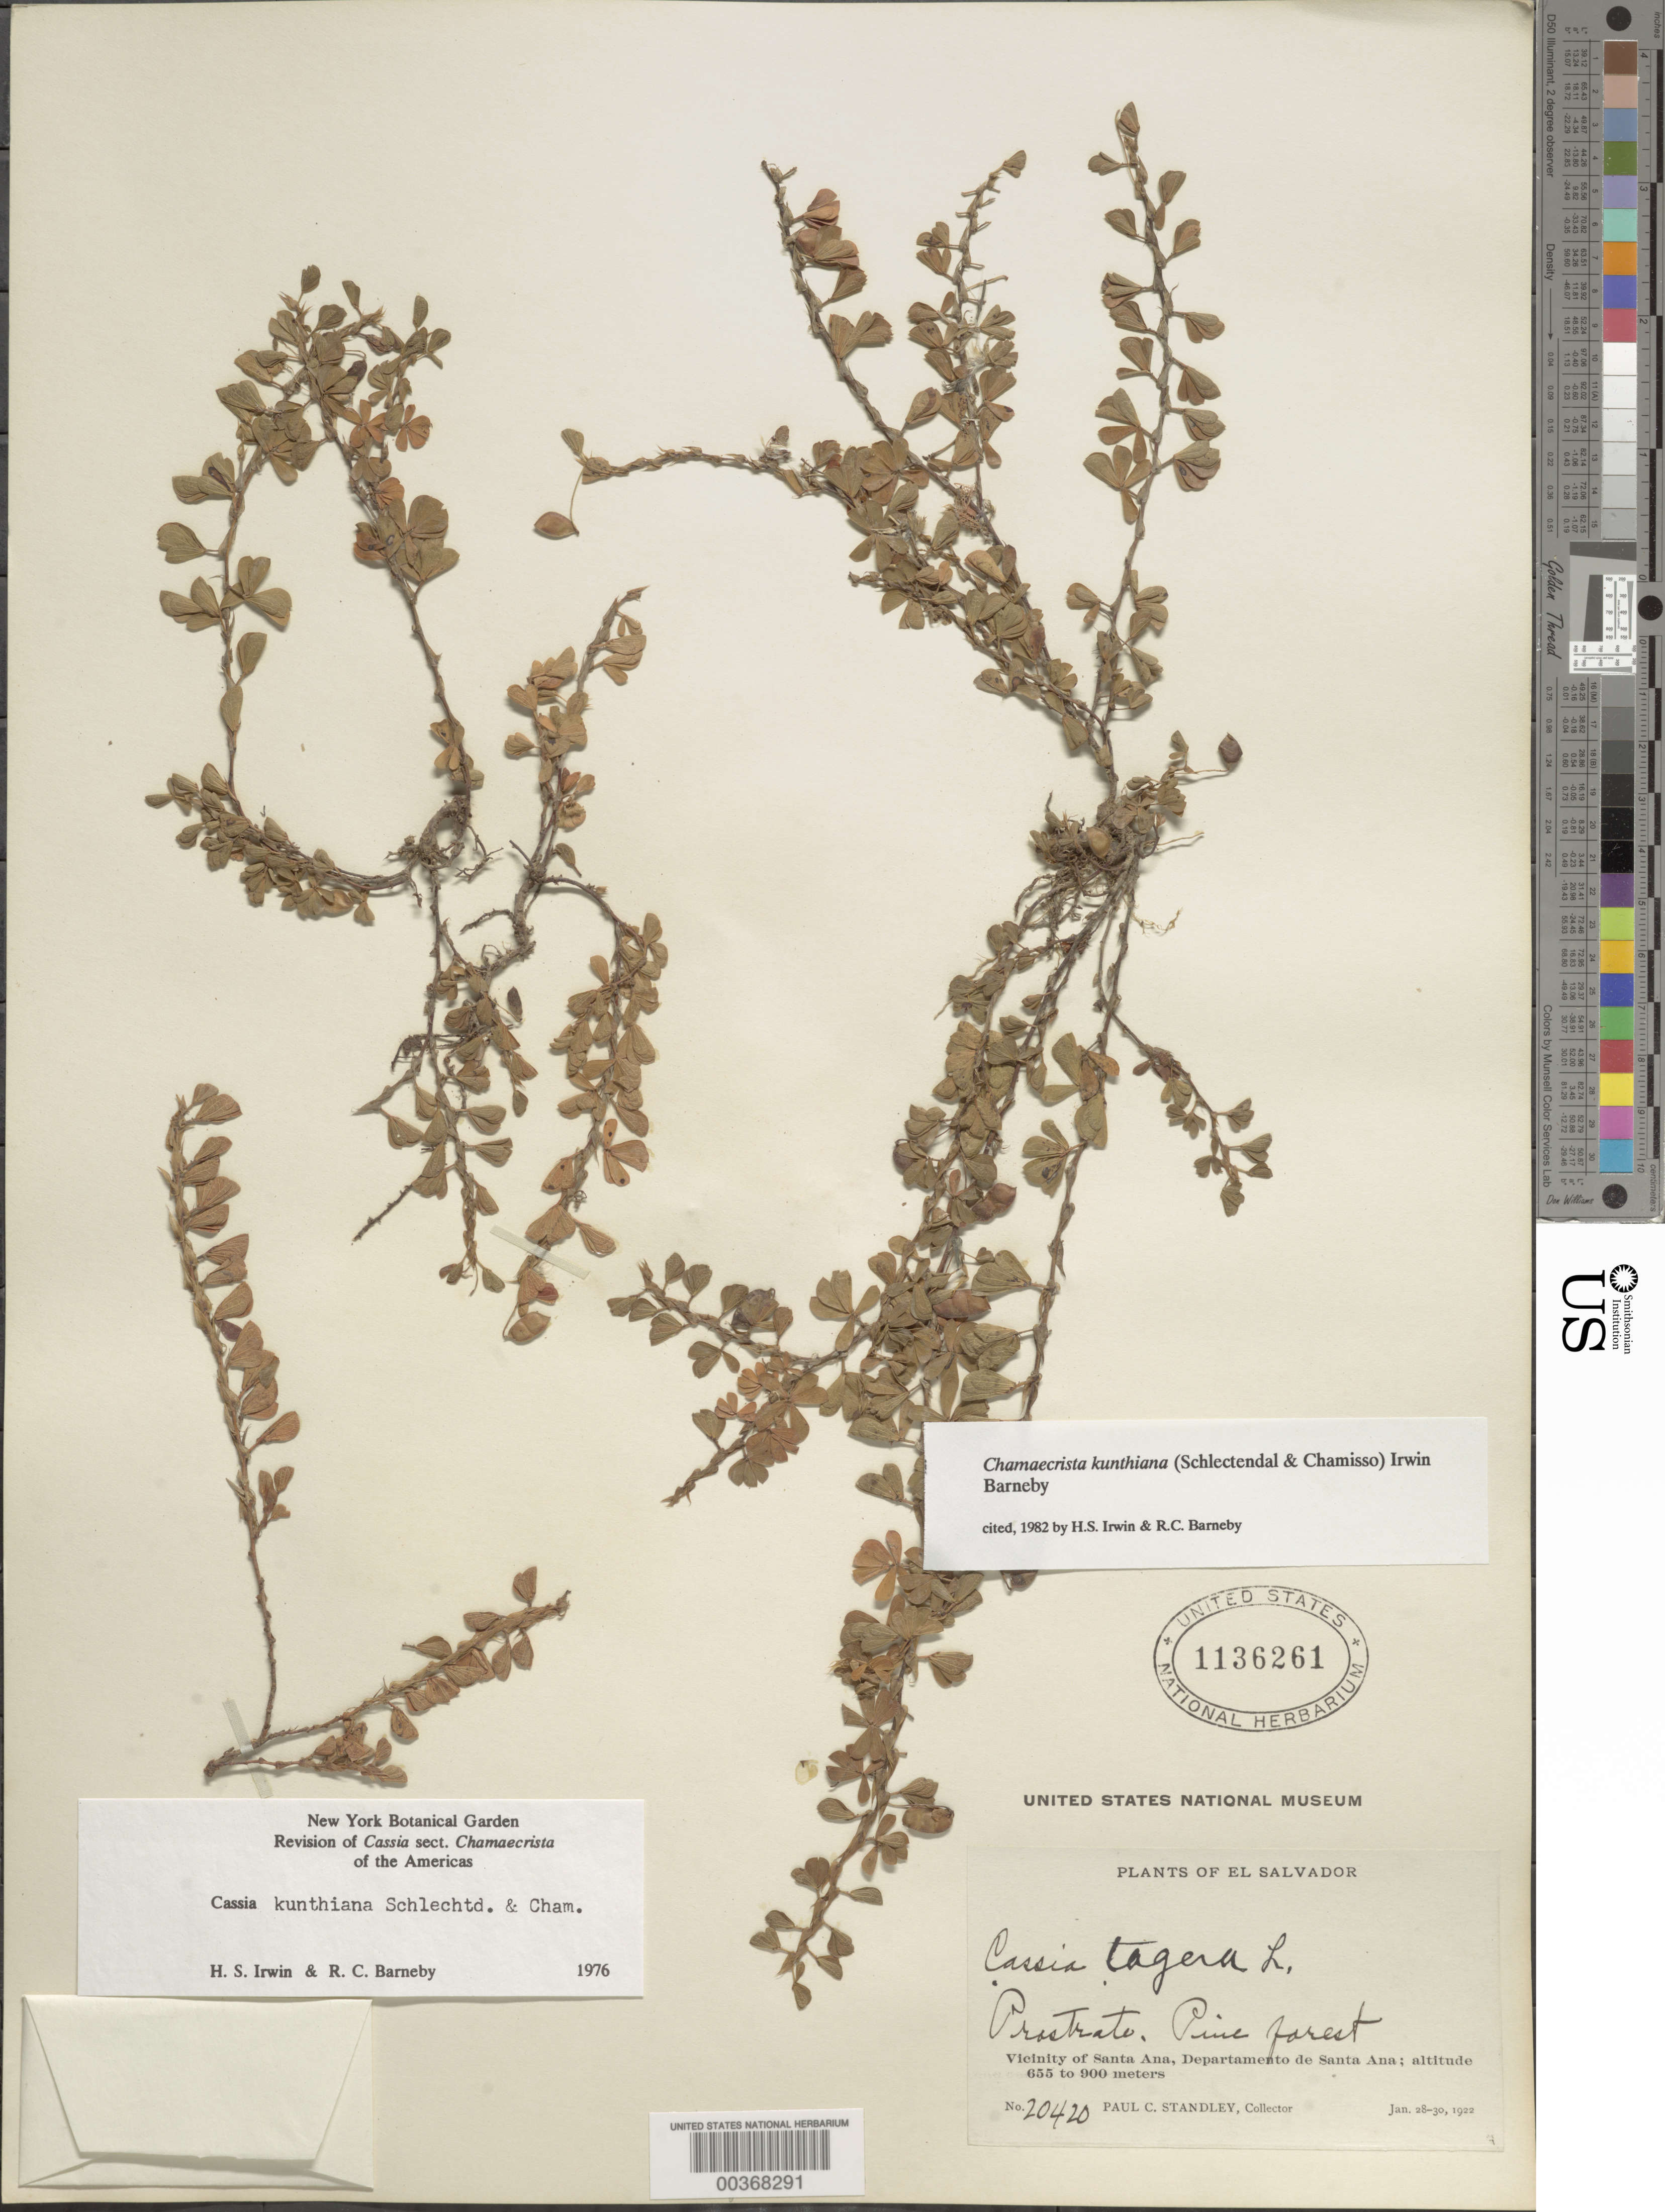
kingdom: Plantae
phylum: Tracheophyta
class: Magnoliopsida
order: Fabales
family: Fabaceae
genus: Chamaecrista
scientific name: Chamaecrista kunthiana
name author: (Schltdl. & Cham.) H.S. Irwin & Barneby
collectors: P. C. Standley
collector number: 20420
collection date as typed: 28 Jan 1922 to 30 Jan 1922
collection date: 1922-01-28/1922-01-30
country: El Salvador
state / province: Santa Ana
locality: Vicinity of santa ana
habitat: Pine forest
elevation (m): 655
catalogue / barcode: US 1136261